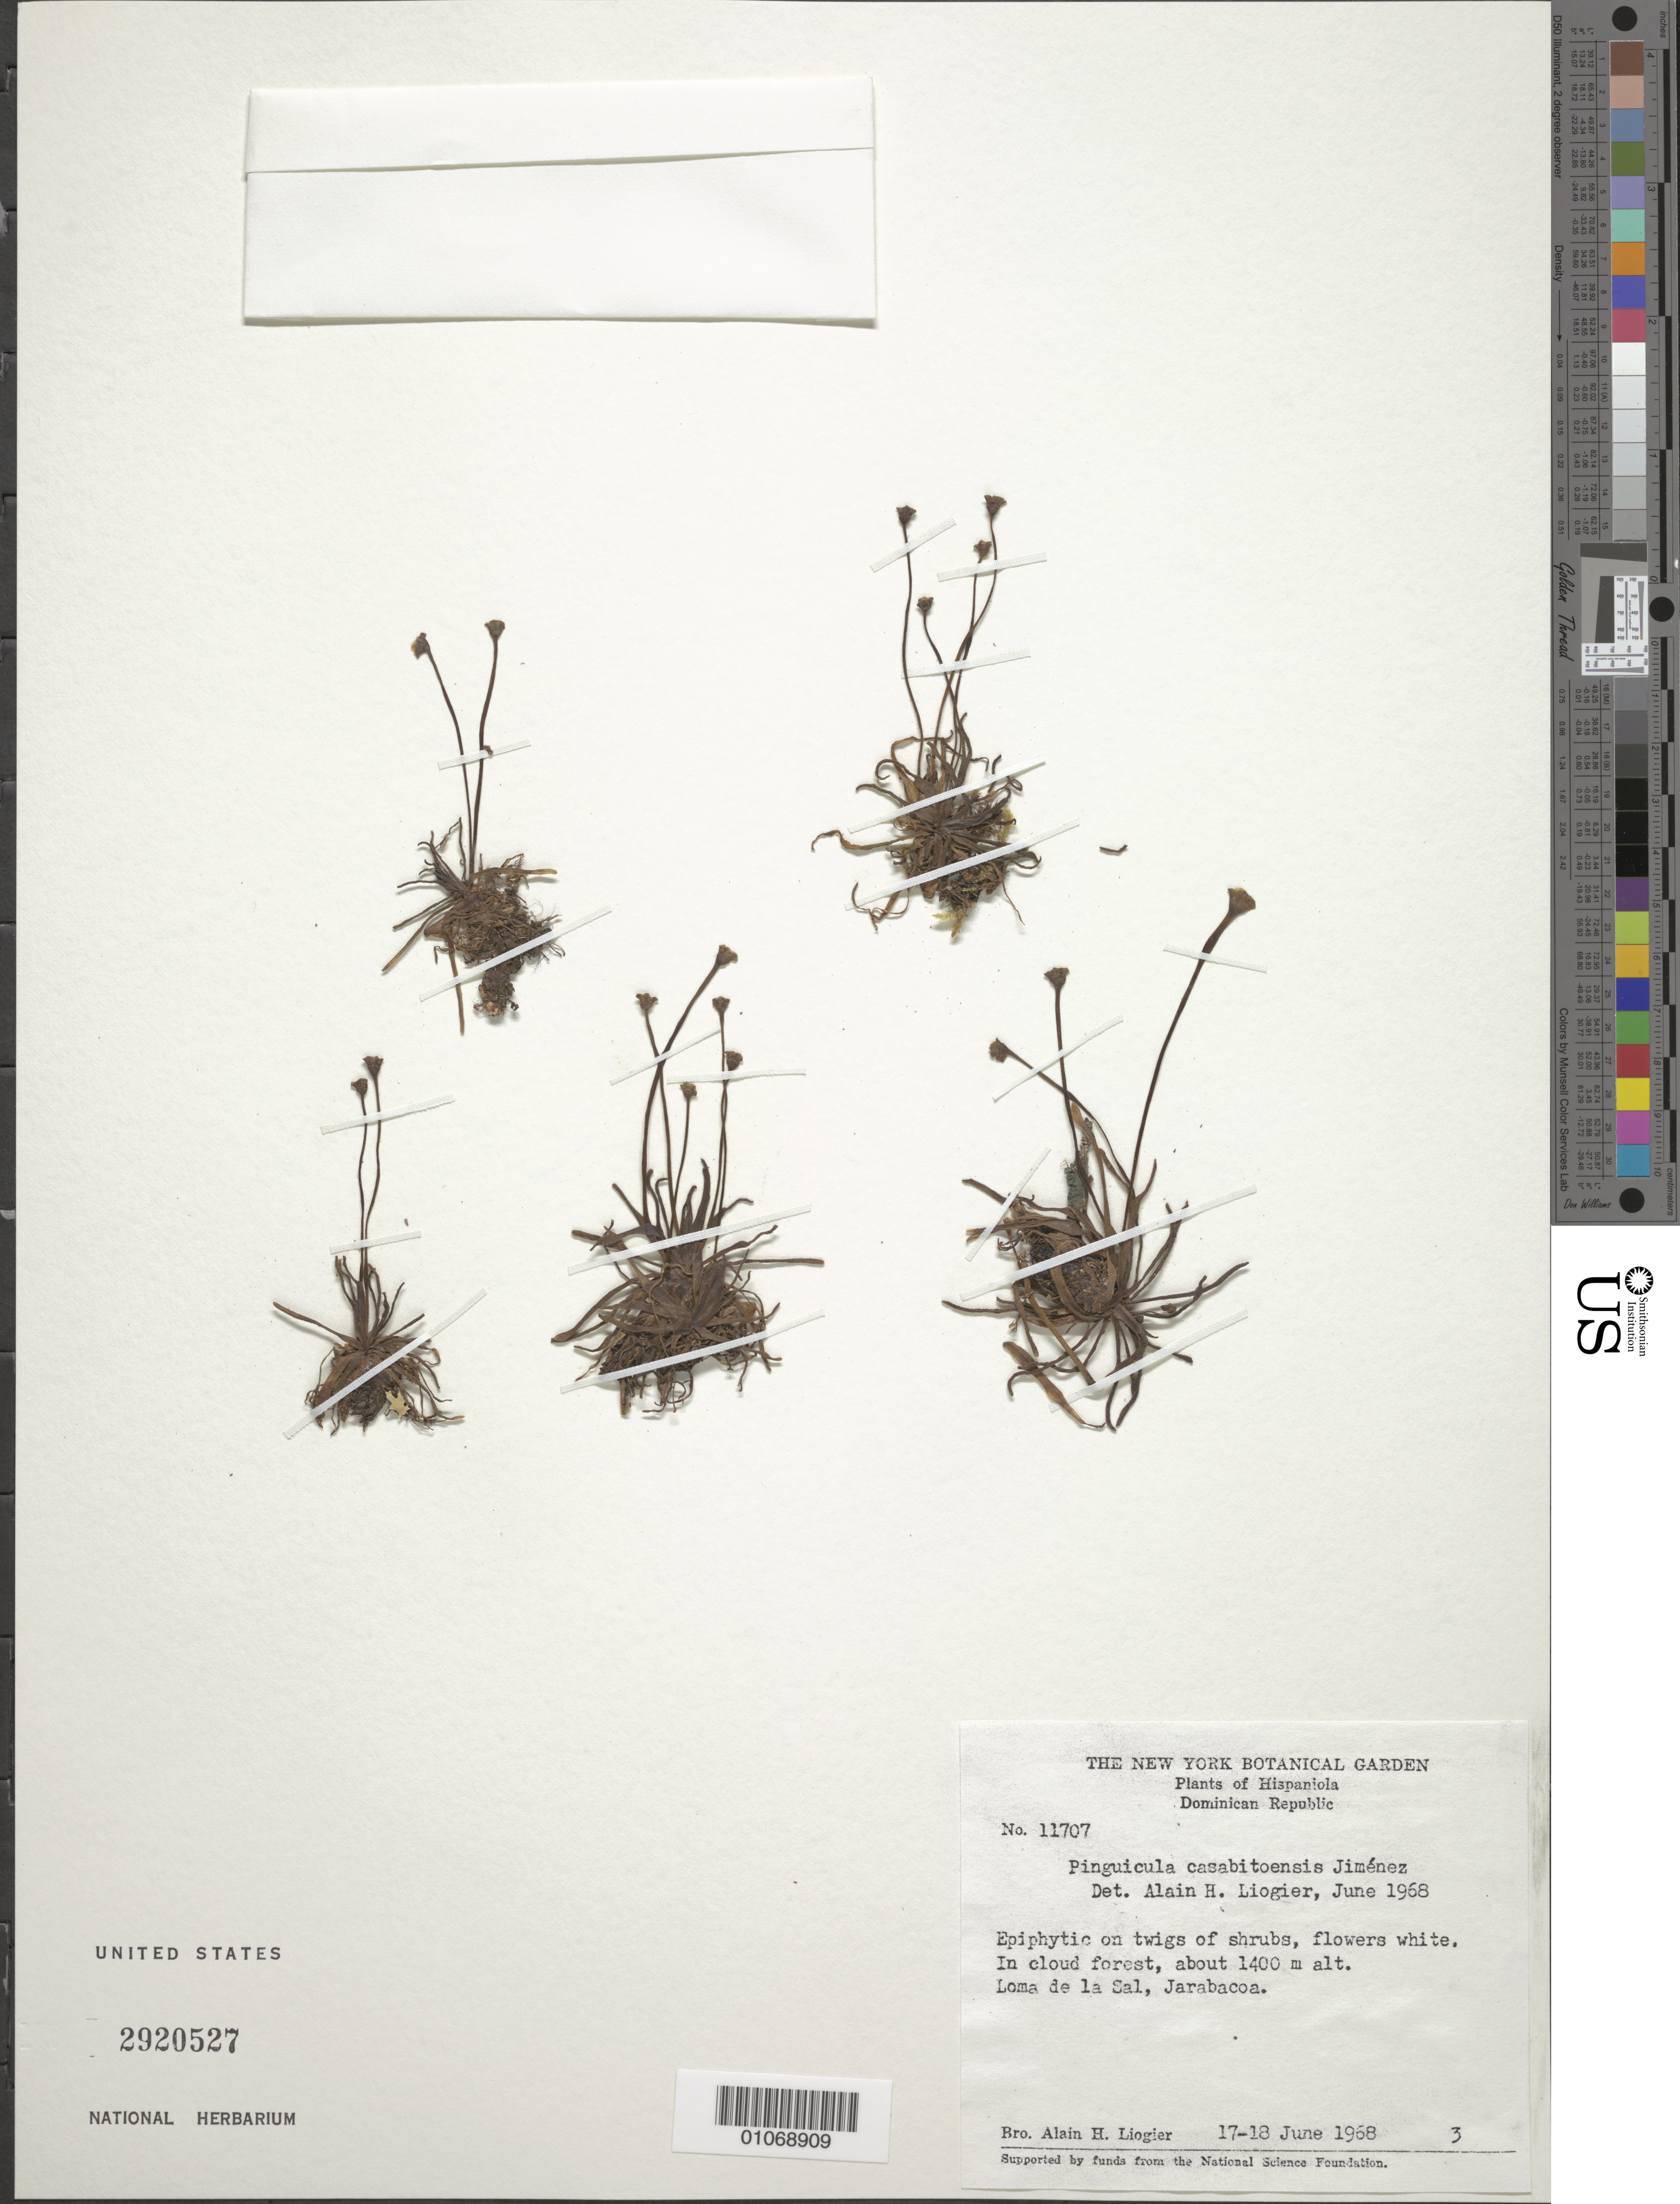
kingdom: Plantae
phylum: Tracheophyta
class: Magnoliopsida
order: Lamiales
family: Lentibulariaceae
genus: Pinguicula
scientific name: Pinguicula casabitoana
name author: J. Jiménez Alm.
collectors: A. H. Liogier & A. H. Liogier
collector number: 11707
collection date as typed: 17 Jun 1968 to 18 Jun 1968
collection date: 1968-06-17/1968-06-18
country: Dominican Republic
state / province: La Vega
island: Hispaniola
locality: Epiphytic on twigs of shrubs in cloud forest. Loma de la Sal, Jarabacoa.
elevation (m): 1400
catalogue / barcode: US 2920527